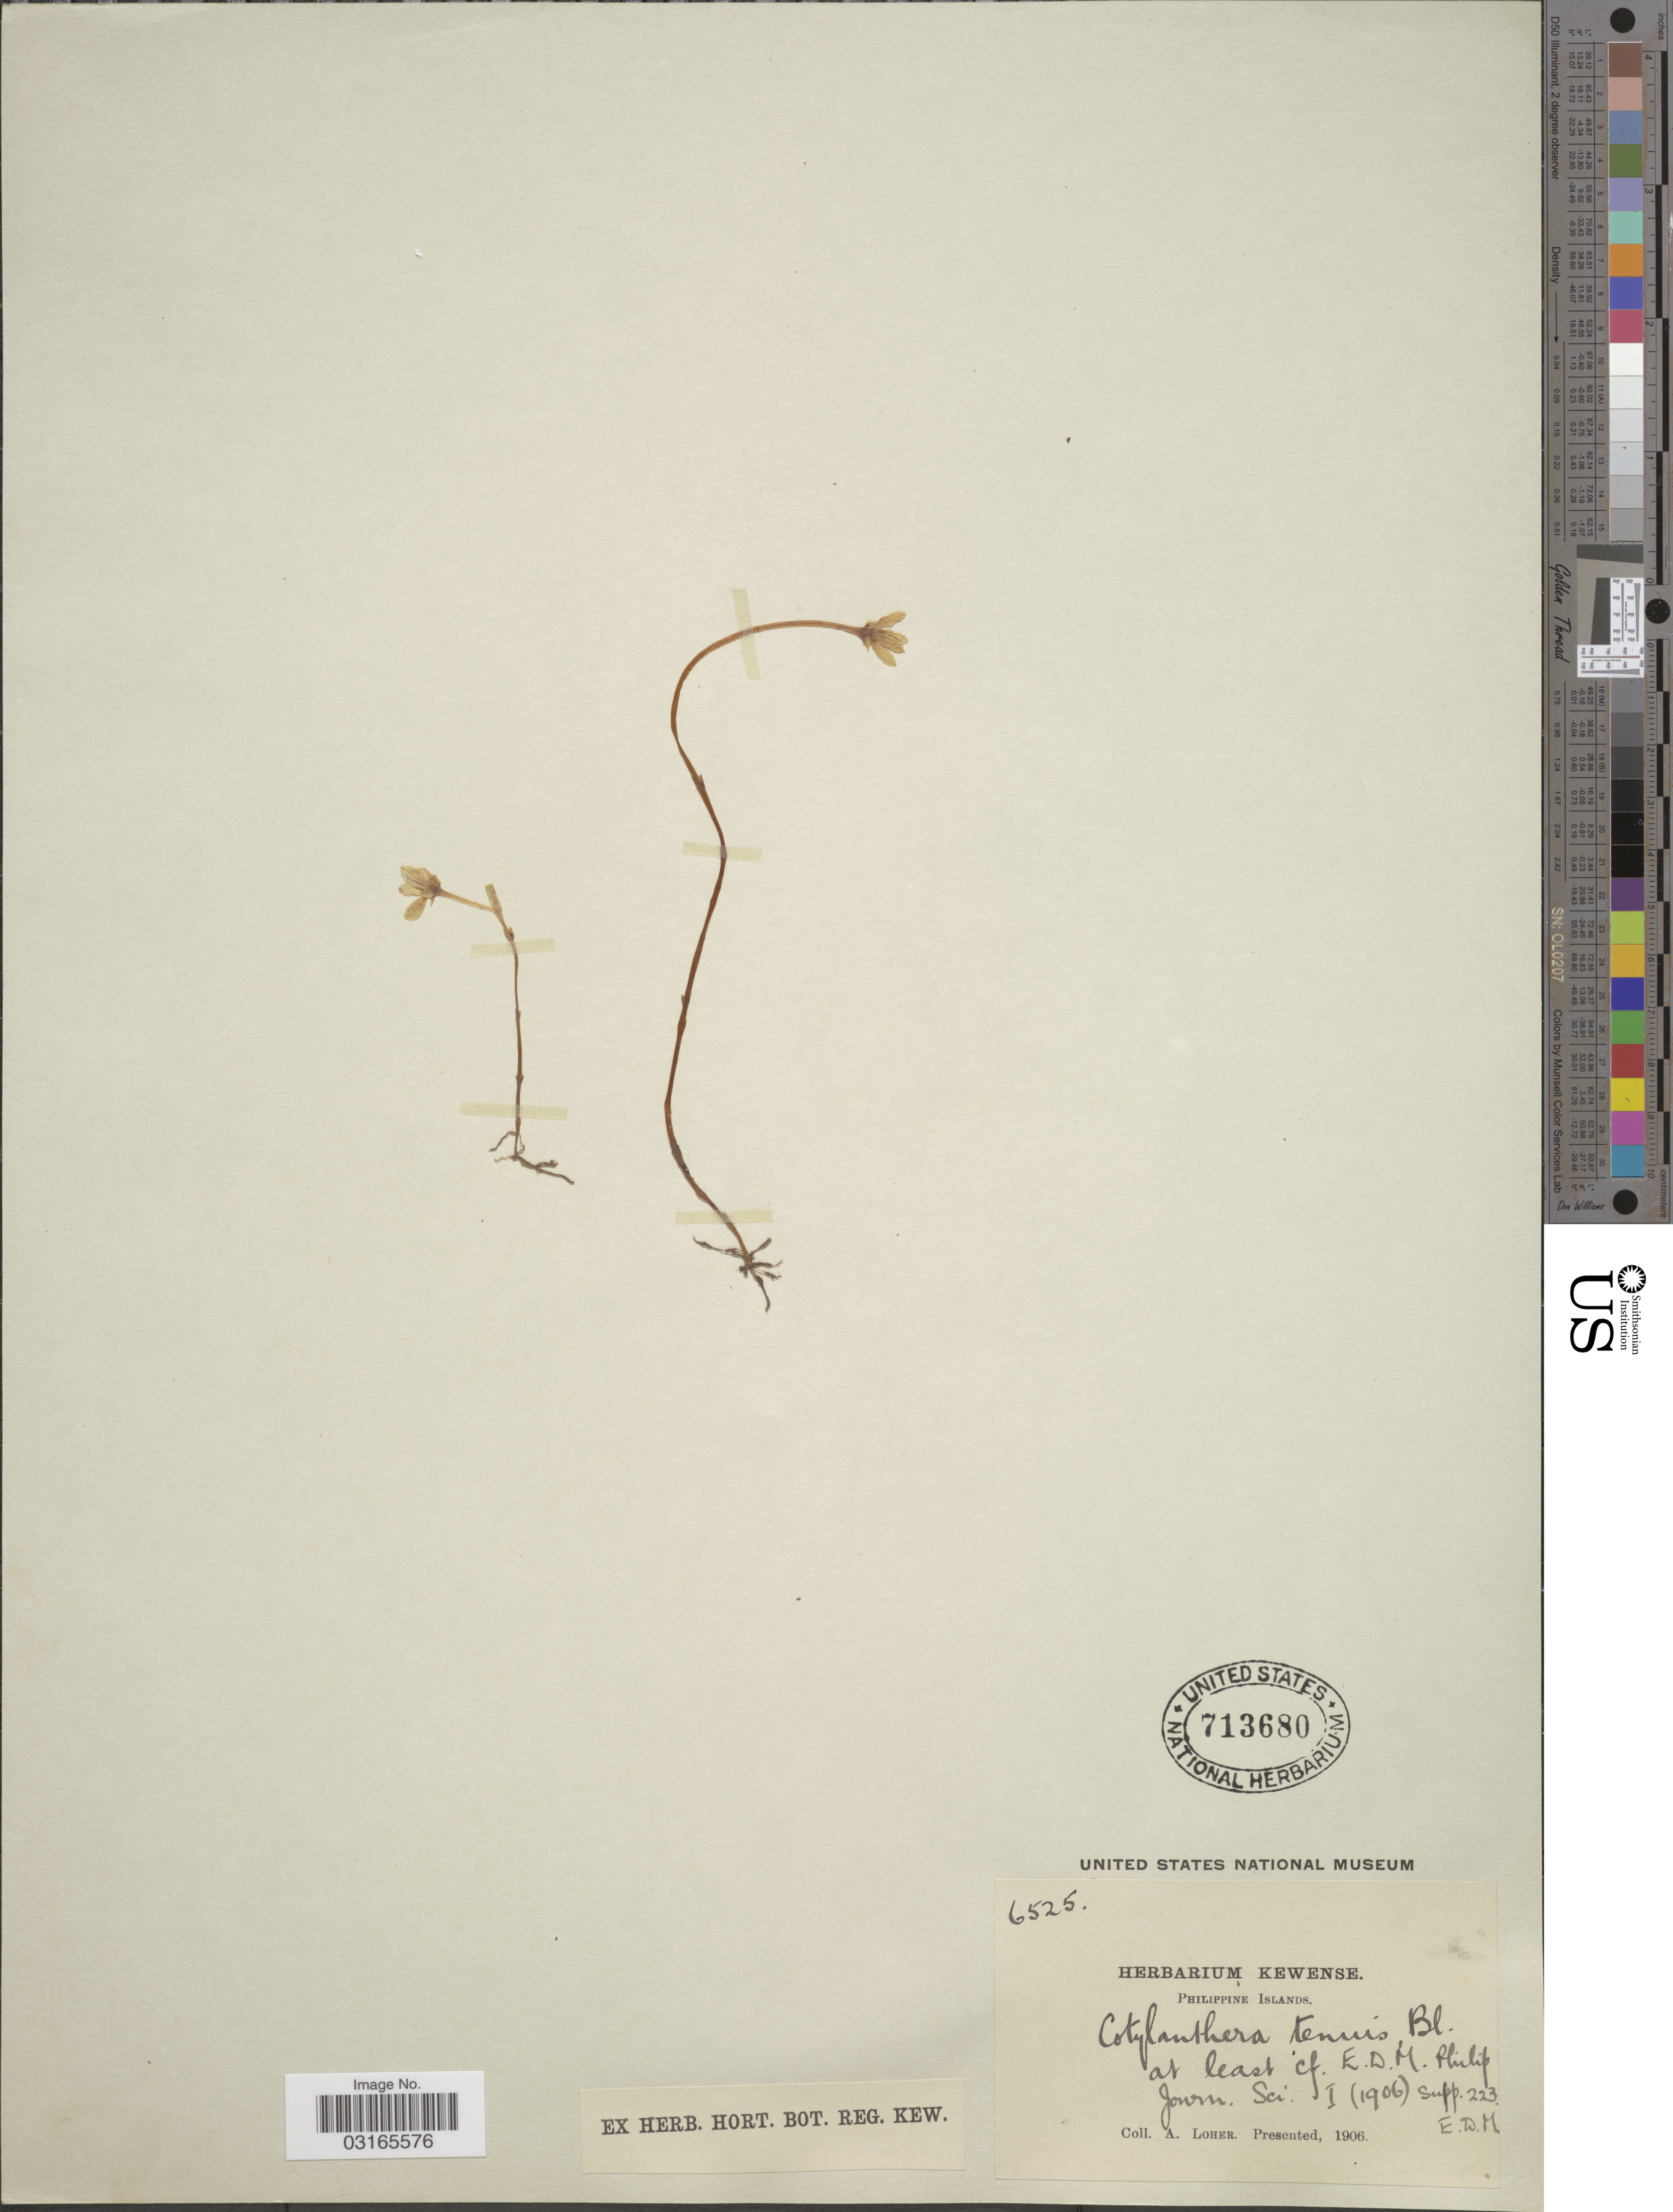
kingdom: Plantae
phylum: Tracheophyta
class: Magnoliopsida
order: Gentianales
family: Gentianaceae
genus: Cotylanthera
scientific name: Cotylanthera tenuis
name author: Blume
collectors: A. Loher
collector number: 6525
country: Philippines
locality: Philippine Islands.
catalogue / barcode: US 713680